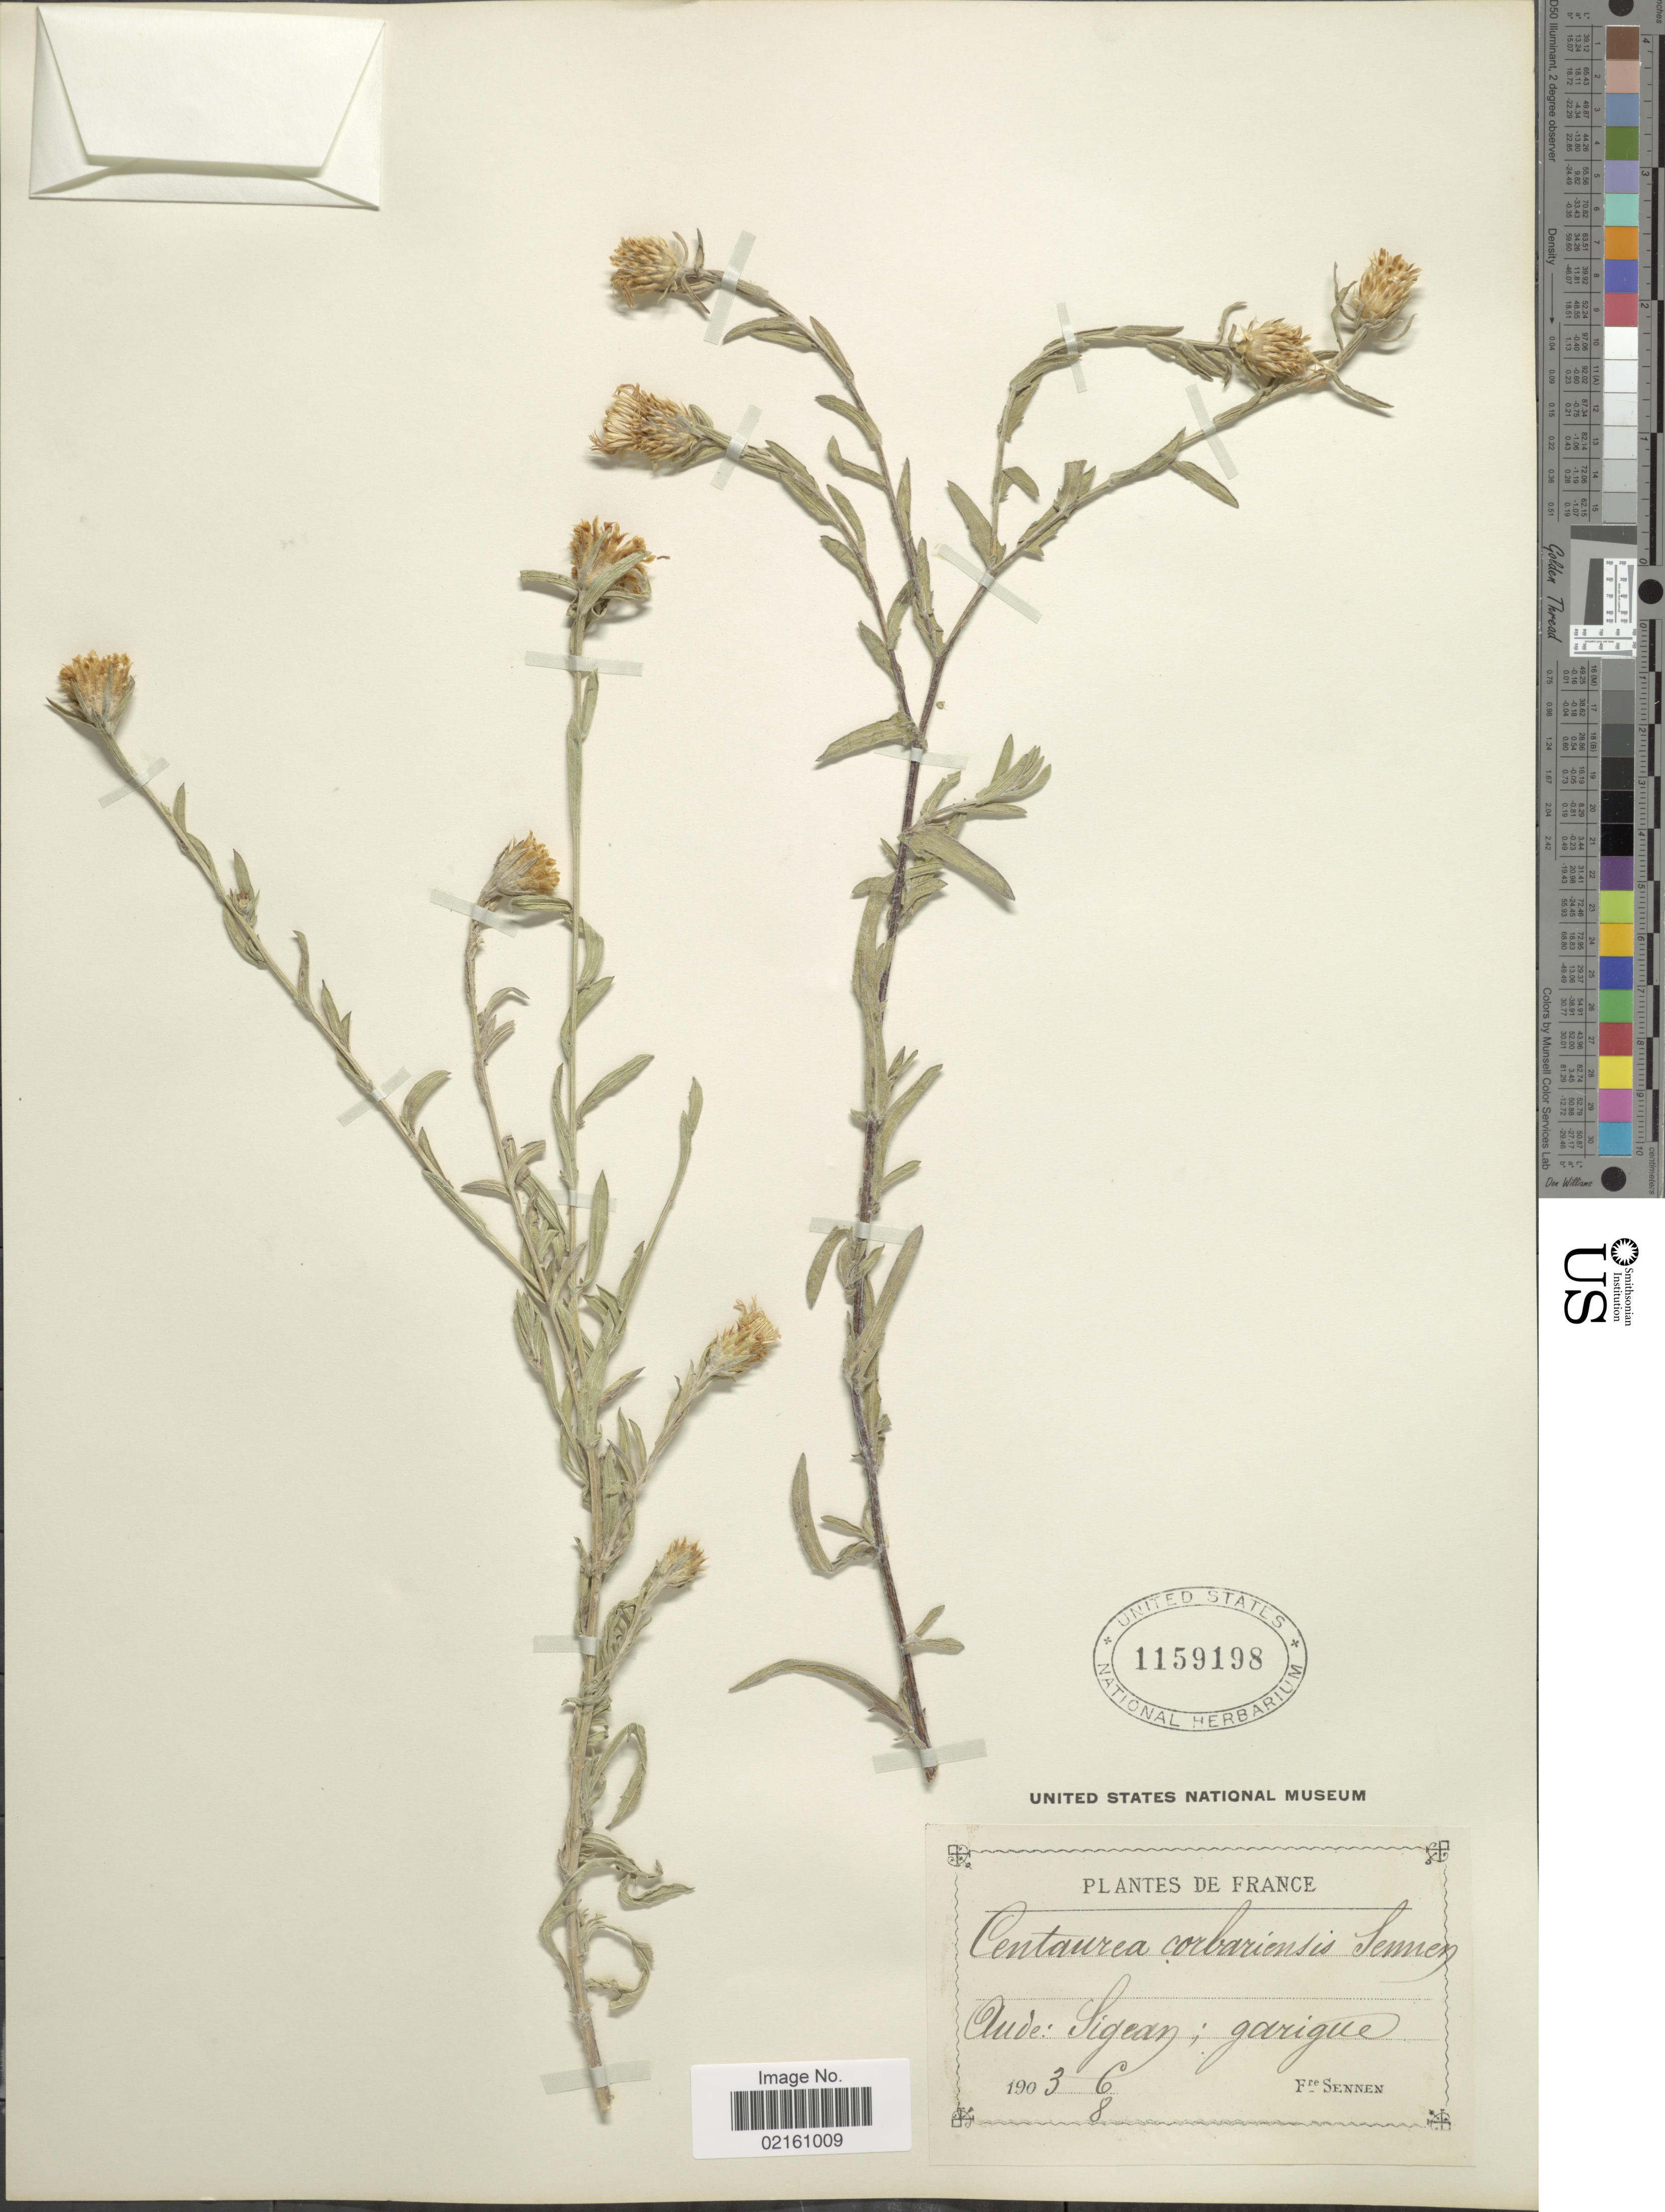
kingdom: Plantae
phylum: Tracheophyta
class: Magnoliopsida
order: Asterales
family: Asteraceae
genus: Centaurea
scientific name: Centaurea corbariensis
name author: Sennen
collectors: E. Sennen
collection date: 1903-08-06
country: France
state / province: Occitanie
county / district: Aude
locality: Aude, Sigean [interpreted]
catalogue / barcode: US 1159198